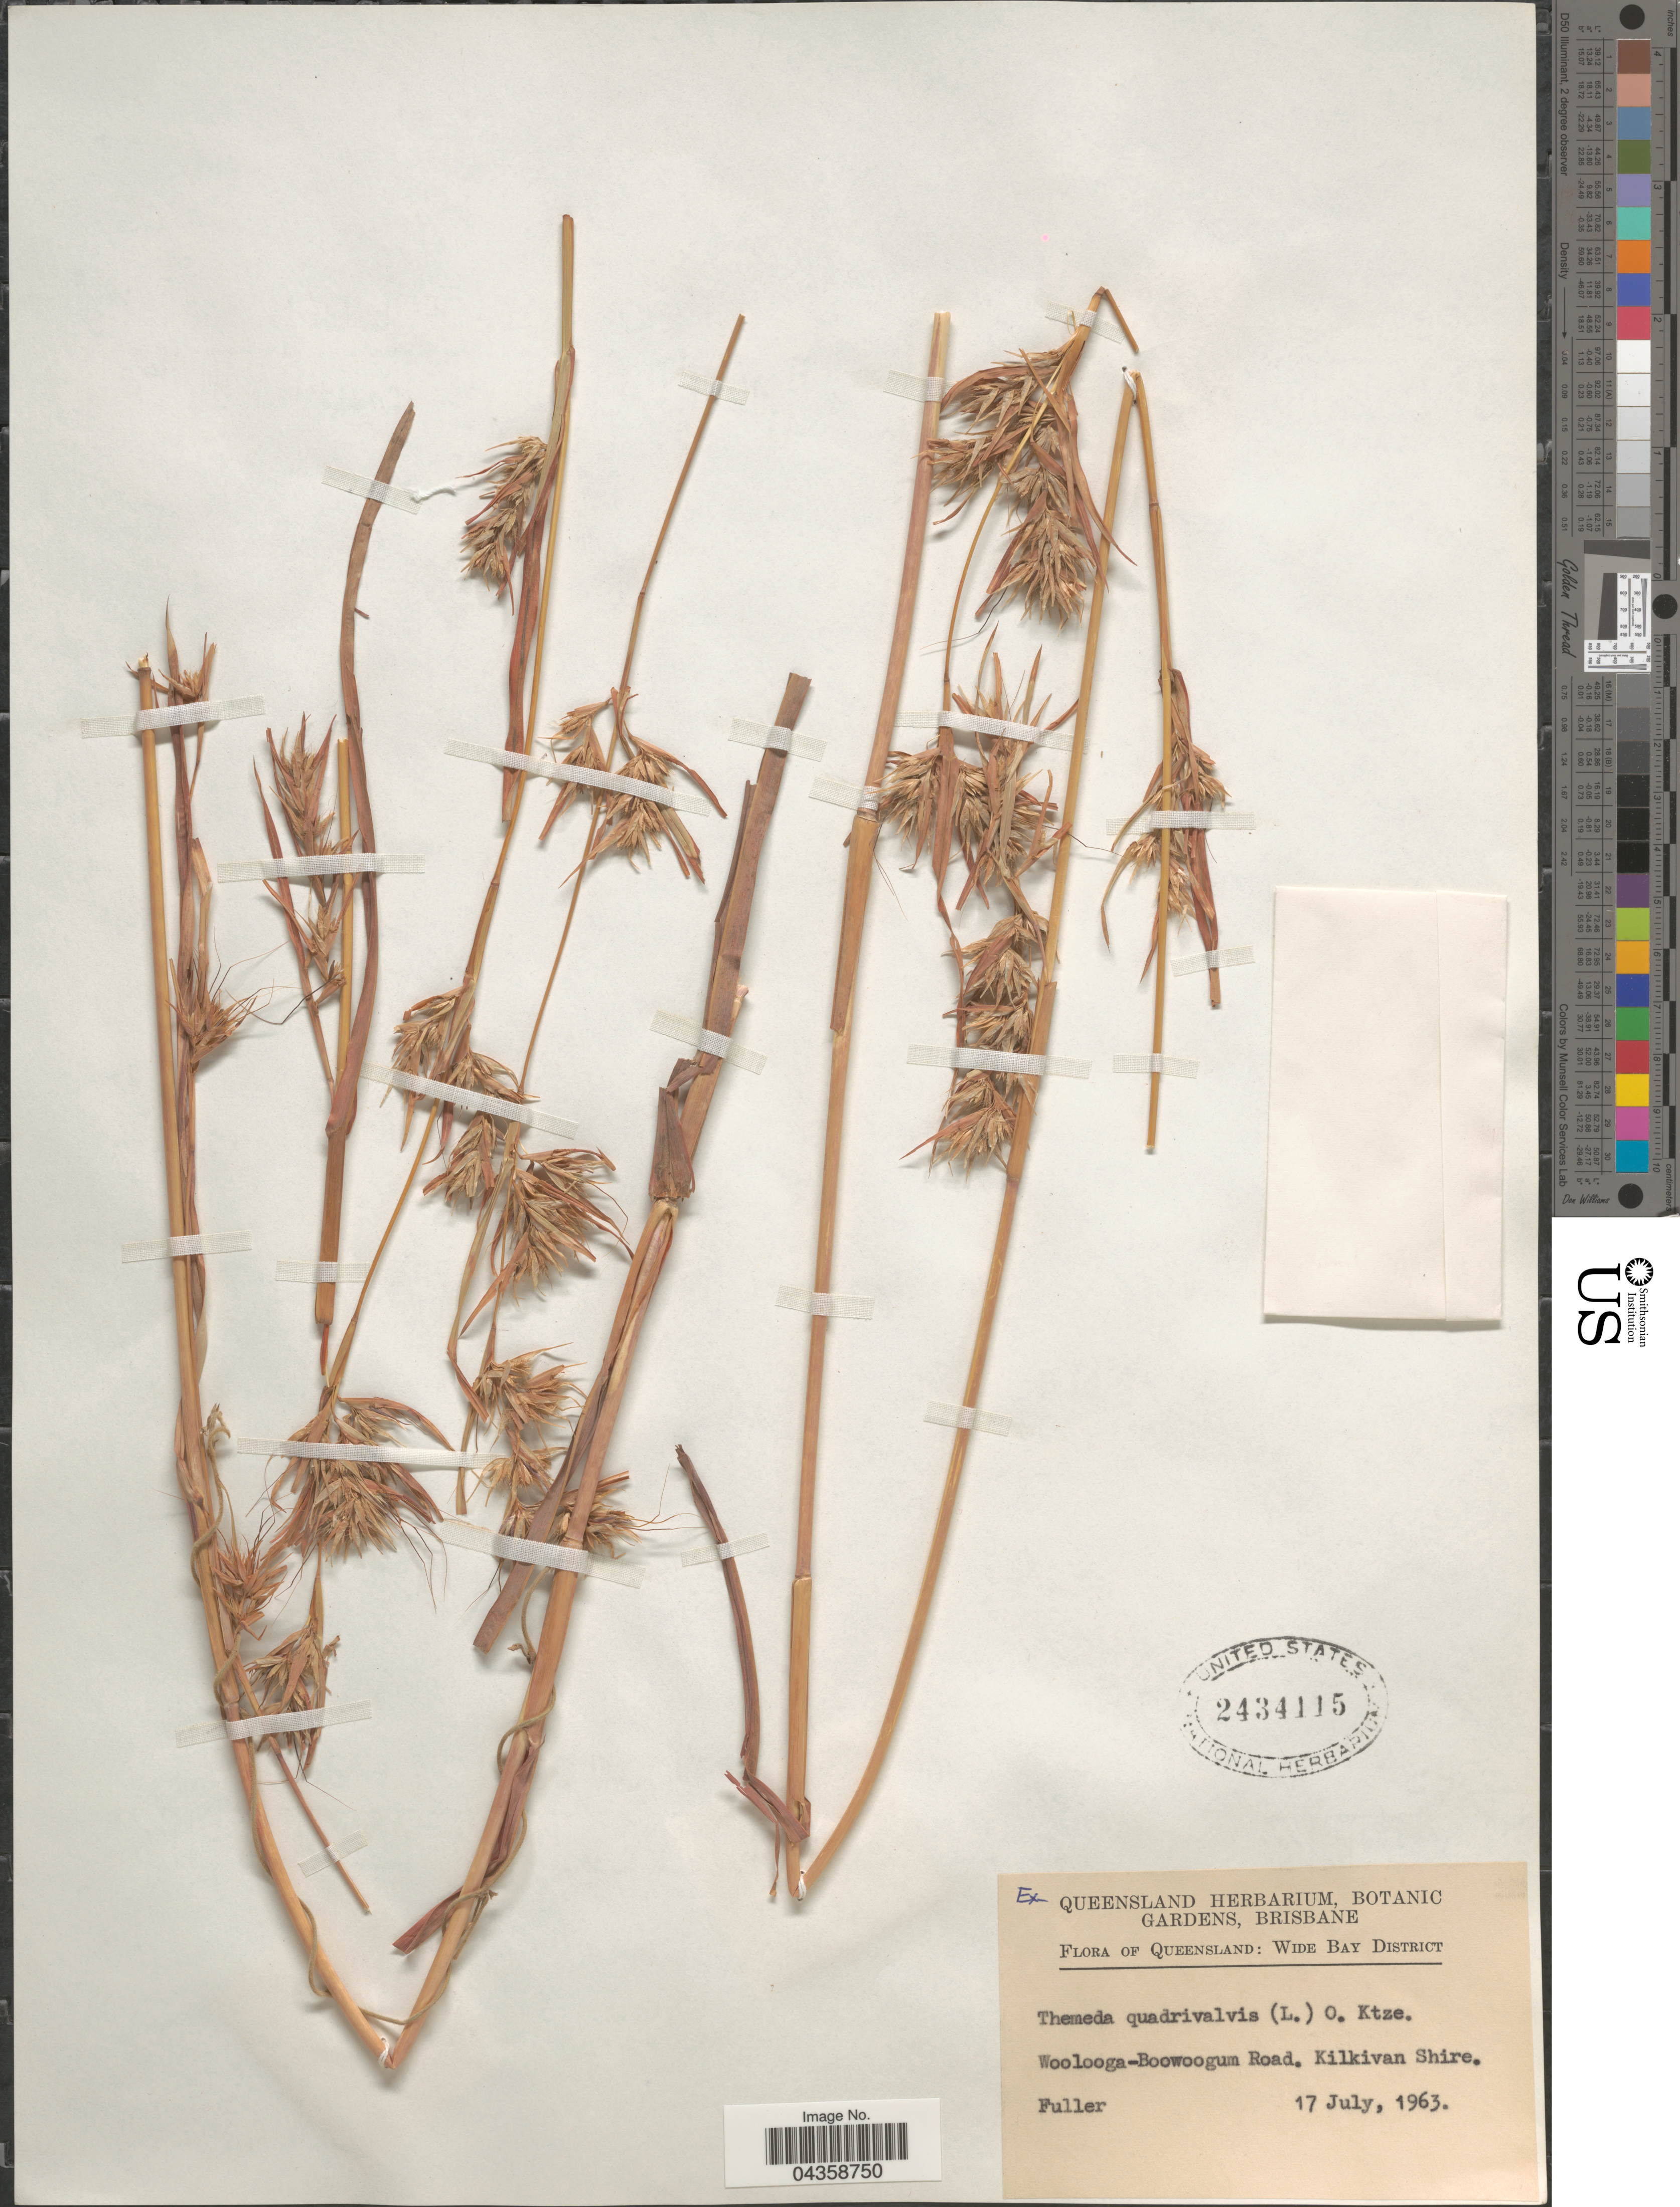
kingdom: Plantae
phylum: Tracheophyta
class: Liliopsida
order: Poales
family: Poaceae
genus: Themeda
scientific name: Themeda triandra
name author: Forssk.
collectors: -- Fuller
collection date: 1963-07-17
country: Australia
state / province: Queensland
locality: Wide Bay District. Woolooga-Boowoogum Road, Kilkivan Shire.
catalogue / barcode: US 2434115